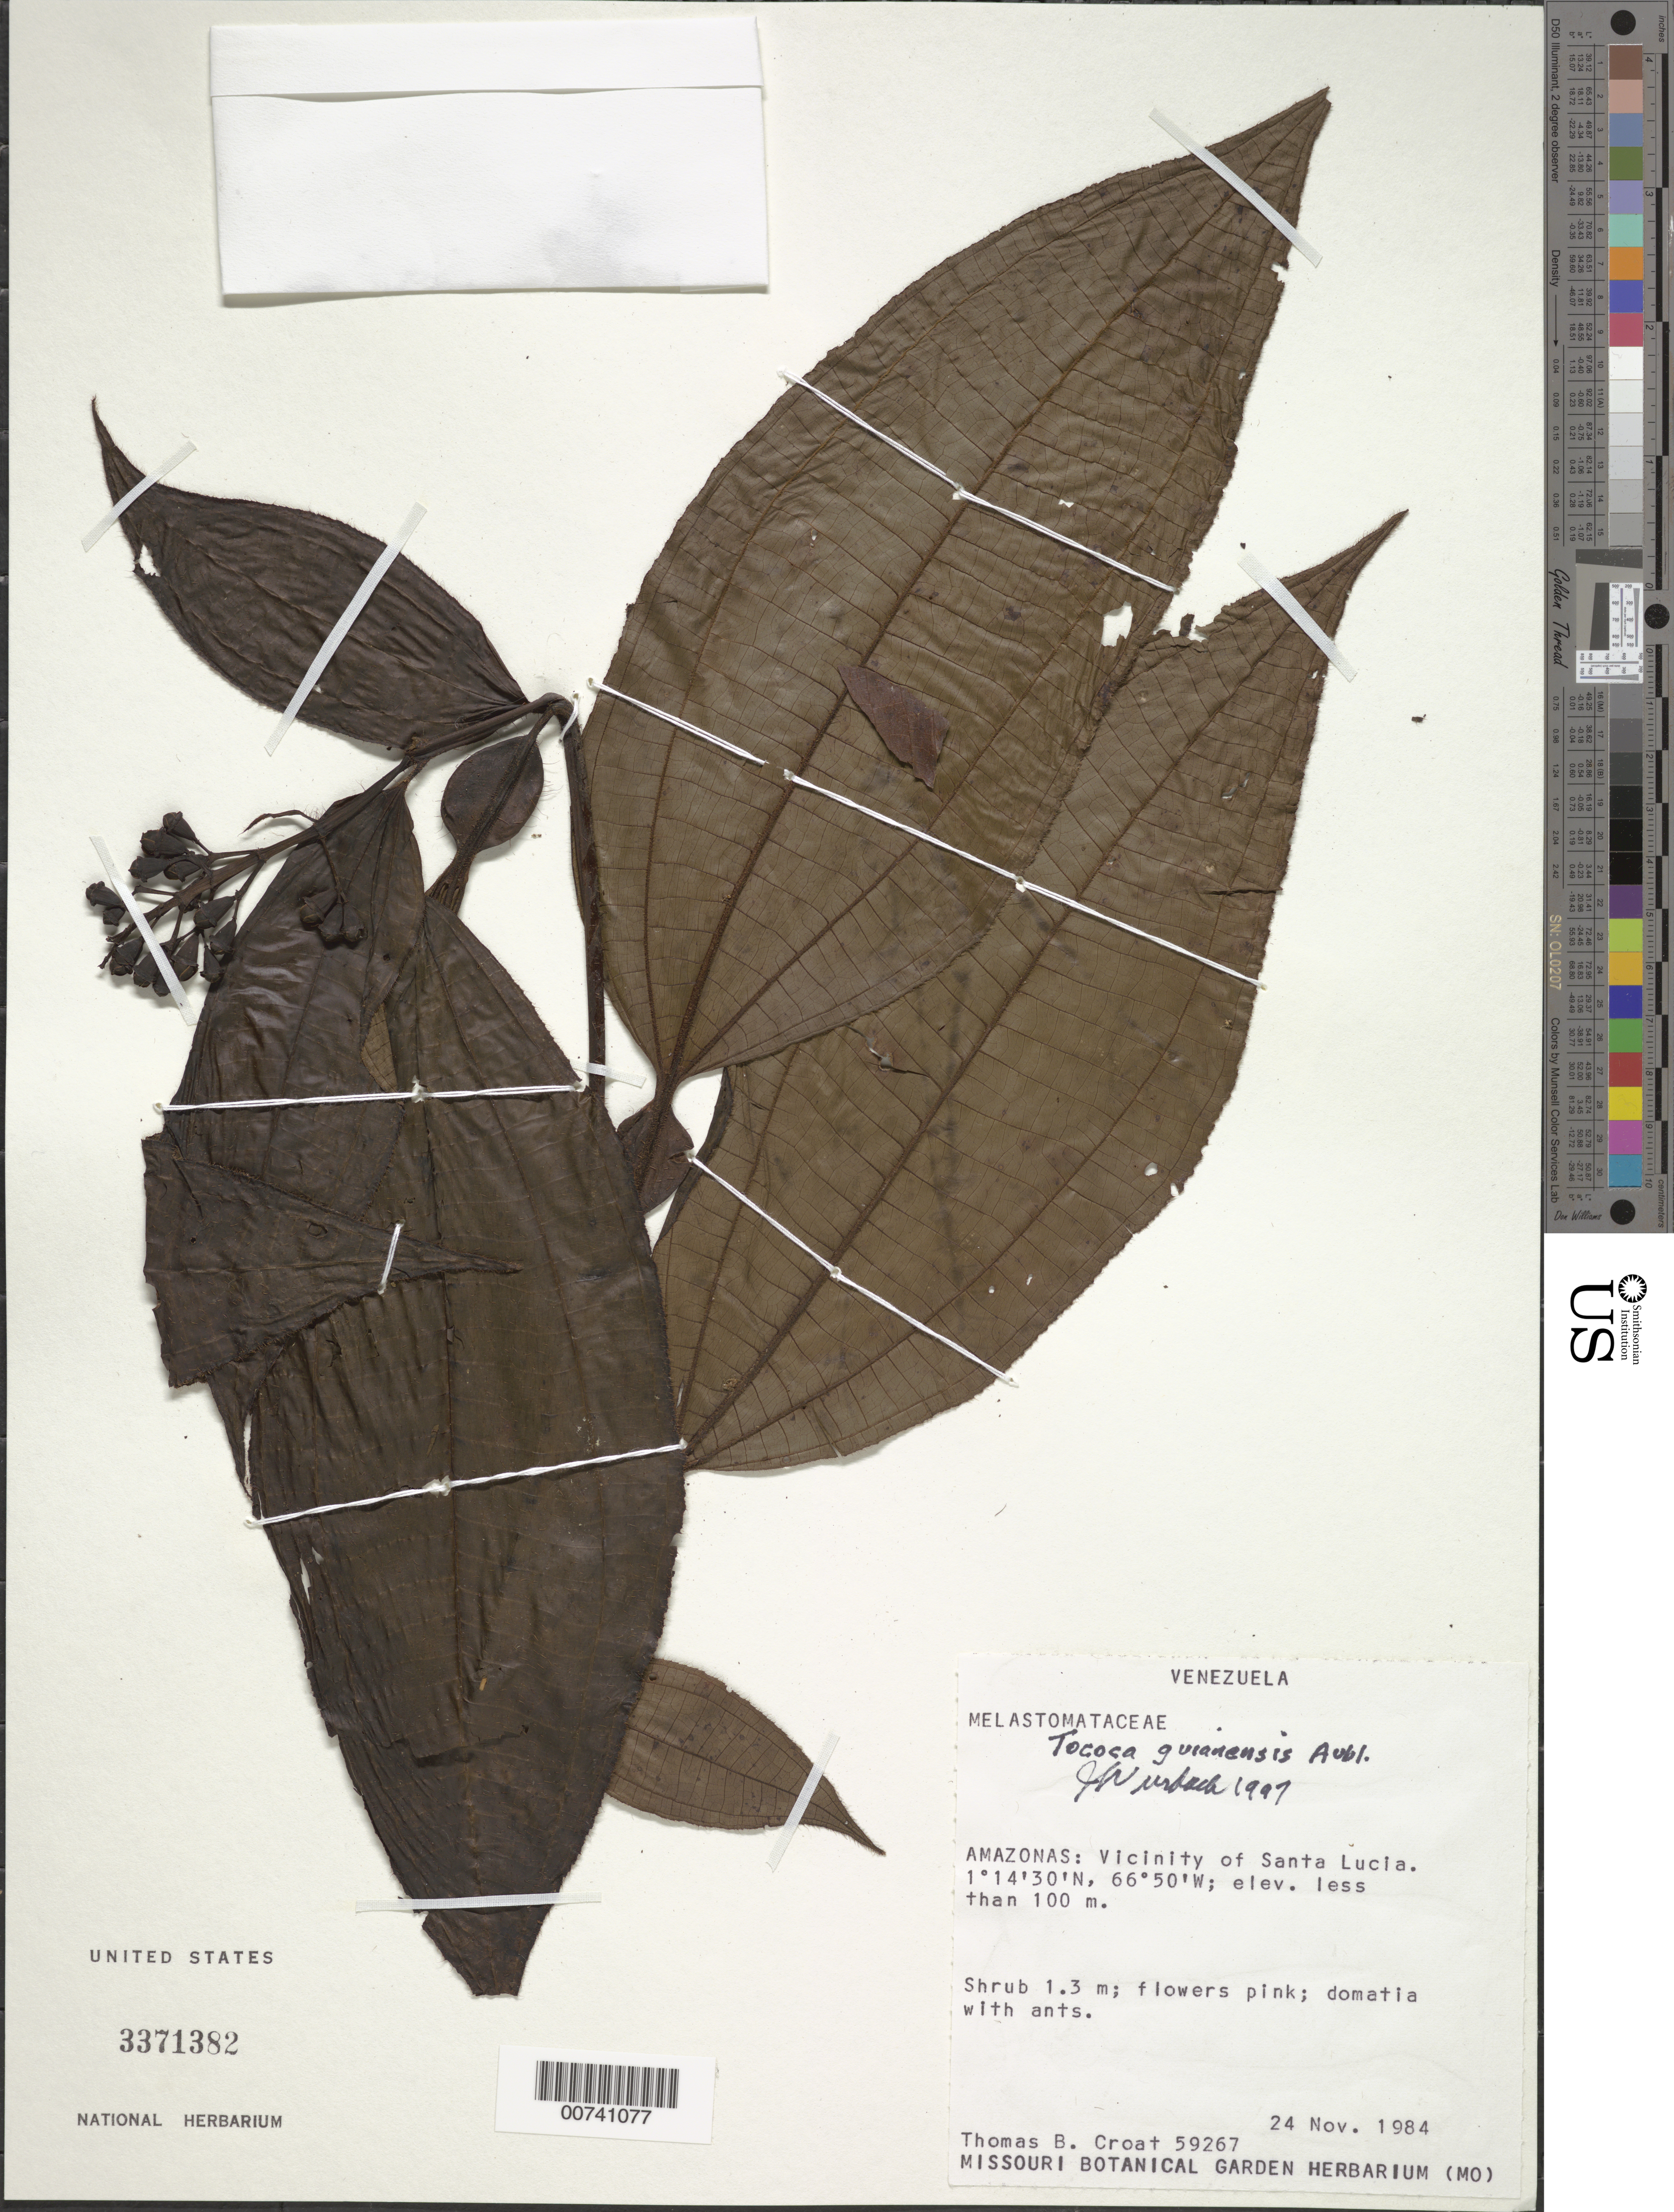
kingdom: Plantae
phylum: Tracheophyta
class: Magnoliopsida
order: Myrtales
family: Melastomataceae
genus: Tococa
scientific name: Tococa guianensis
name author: Aubl.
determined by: Wurdack, John J., (US), US (UNITED STATES)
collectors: T. B. Croat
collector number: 59267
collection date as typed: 24-Nov-84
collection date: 1984-11-24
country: Venezuela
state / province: Amazonas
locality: Santa Lucia, vicinity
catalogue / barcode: US 3371382